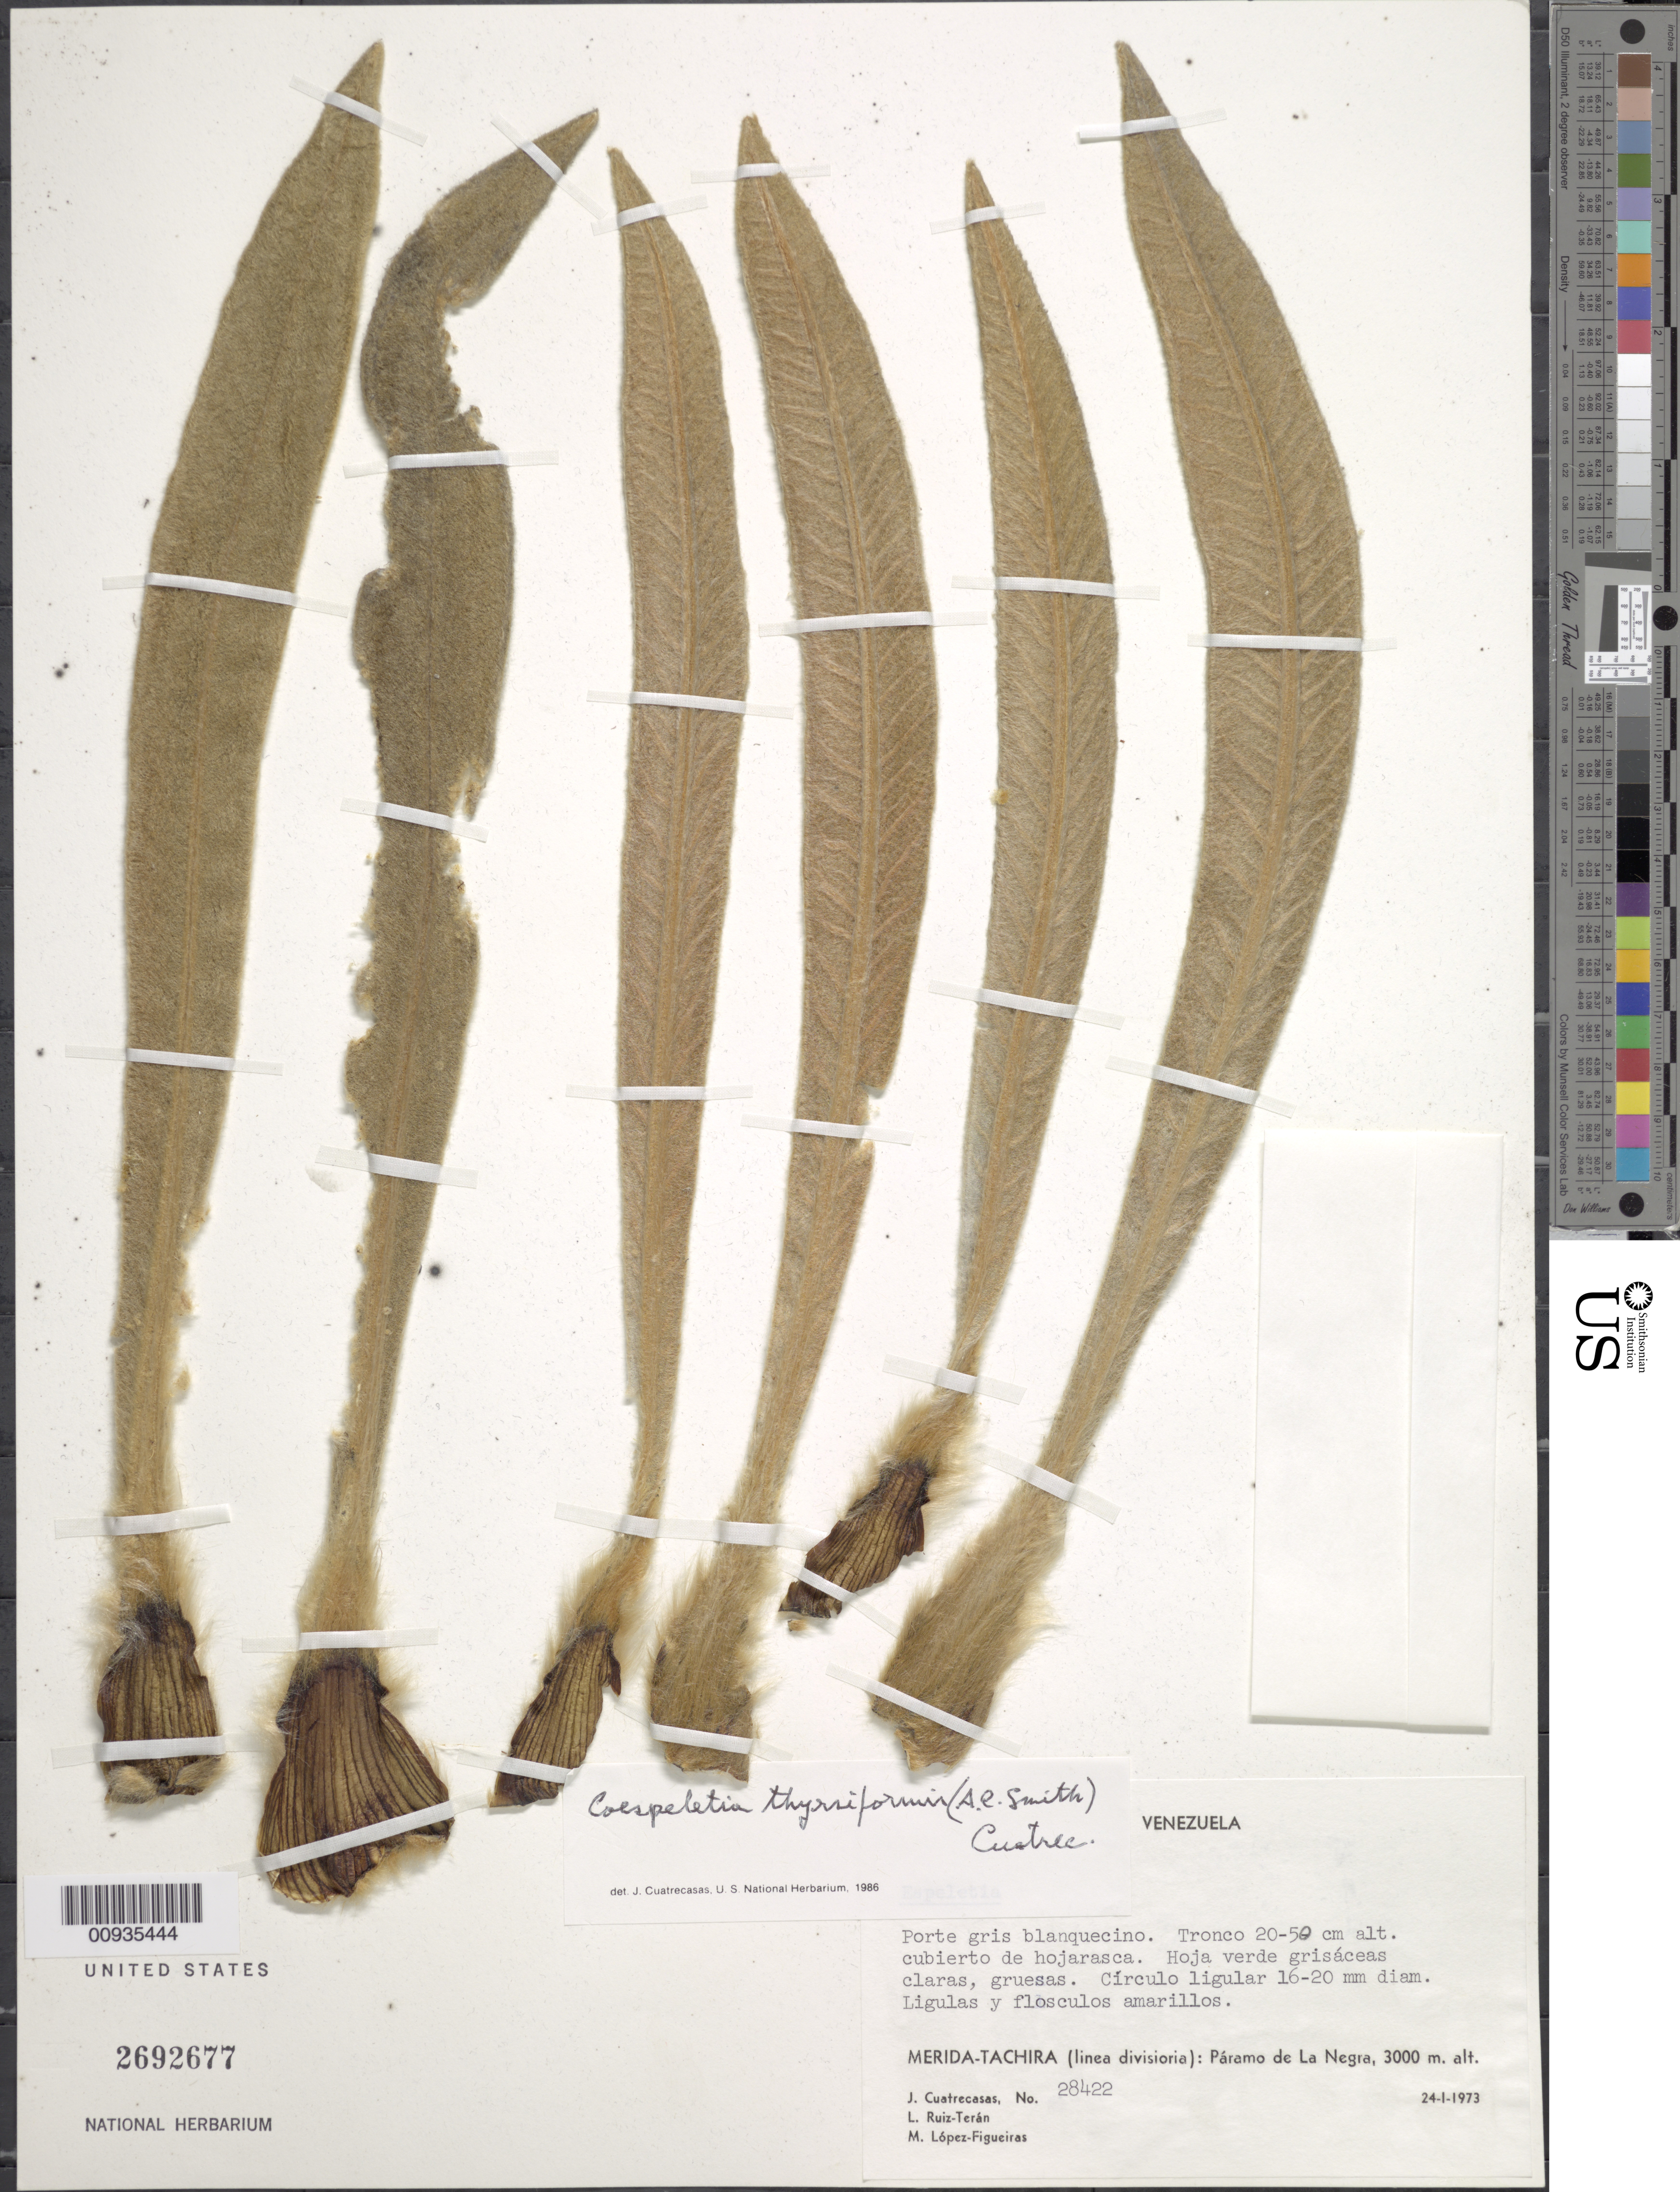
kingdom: Plantae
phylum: Tracheophyta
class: Magnoliopsida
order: Asterales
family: Asteraceae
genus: Coespeletia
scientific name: Coespeletia thyrsiformis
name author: (A.C. Sm.) Cuatrec.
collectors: J. Cuatrecasas, L. E. Ruíz-Terán & M. López Figueiras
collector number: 28422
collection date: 1973-01-24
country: Venezuela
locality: Merida-Tachira (linea divisioria): Paramo de La Negra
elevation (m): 3000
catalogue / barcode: US 2692677